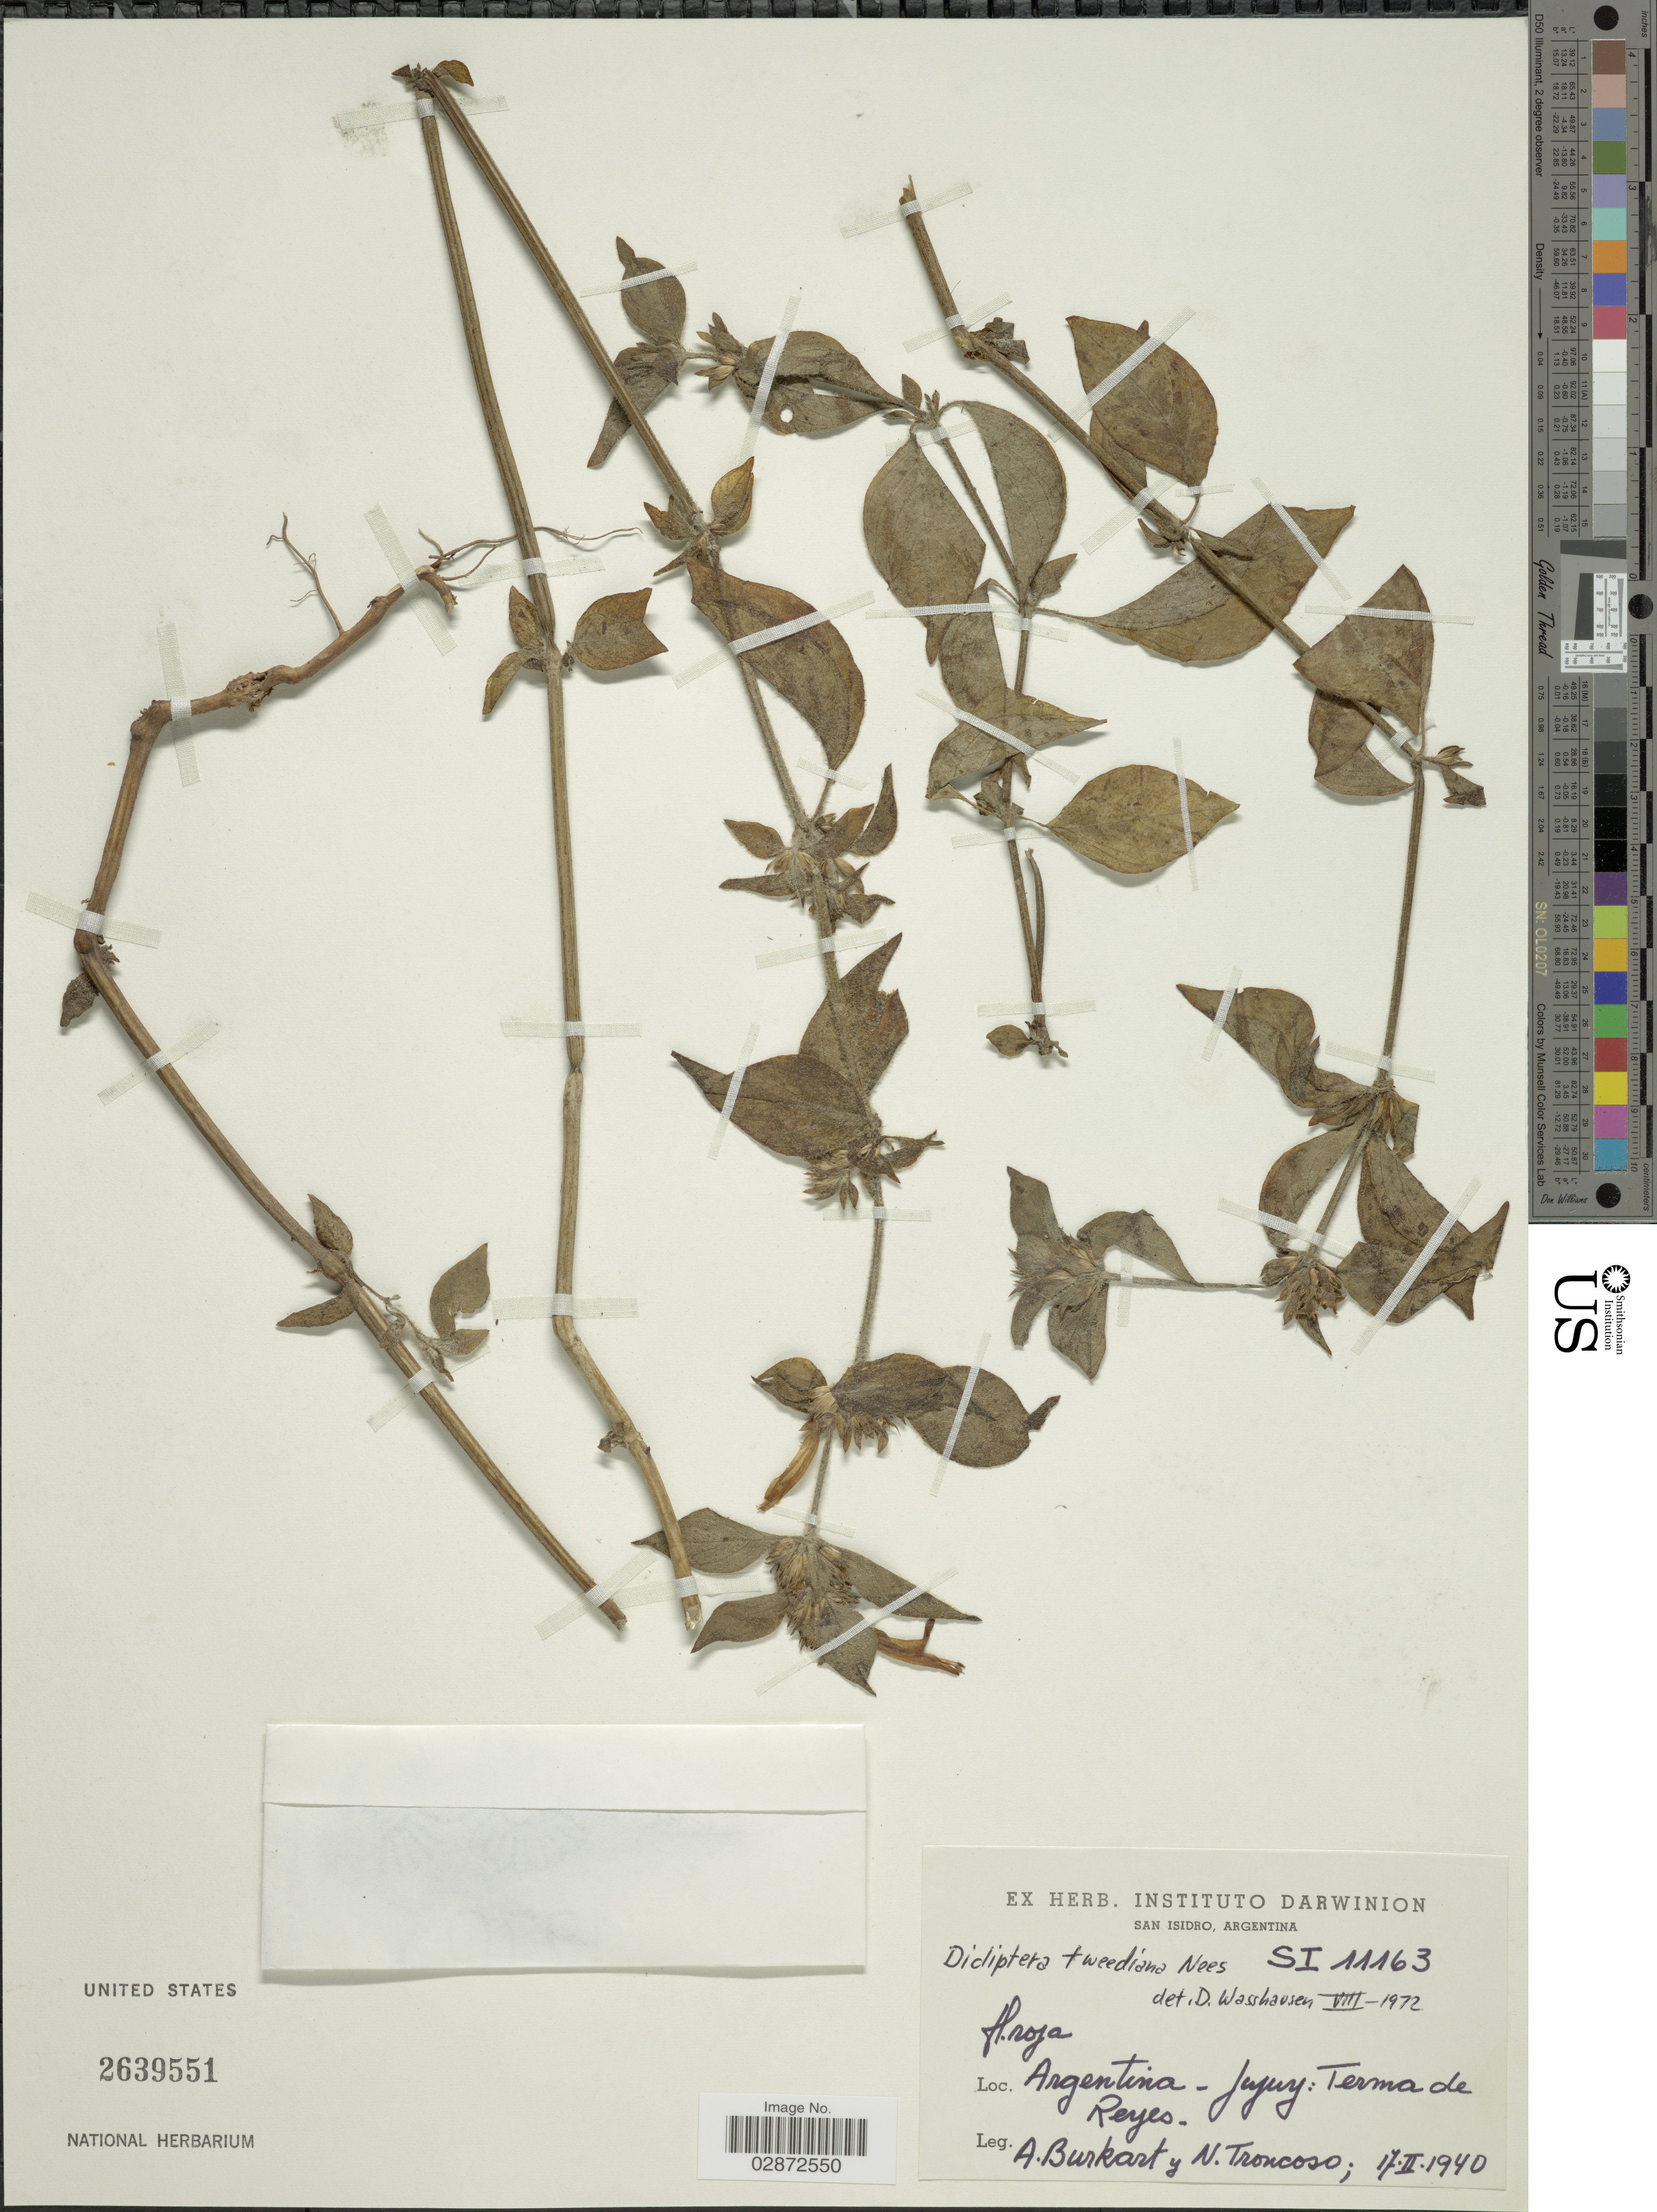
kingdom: Plantae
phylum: Tracheophyta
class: Magnoliopsida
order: Lamiales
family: Acanthaceae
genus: Dicliptera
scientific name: Dicliptera squarrosa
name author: Nees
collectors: A. E. Burkart & N. Troncoso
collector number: SI 11163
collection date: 1940-02-17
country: Argentina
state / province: Jujuy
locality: Argentina-Jujuy: Terma de Reyes.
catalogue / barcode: US 2639551